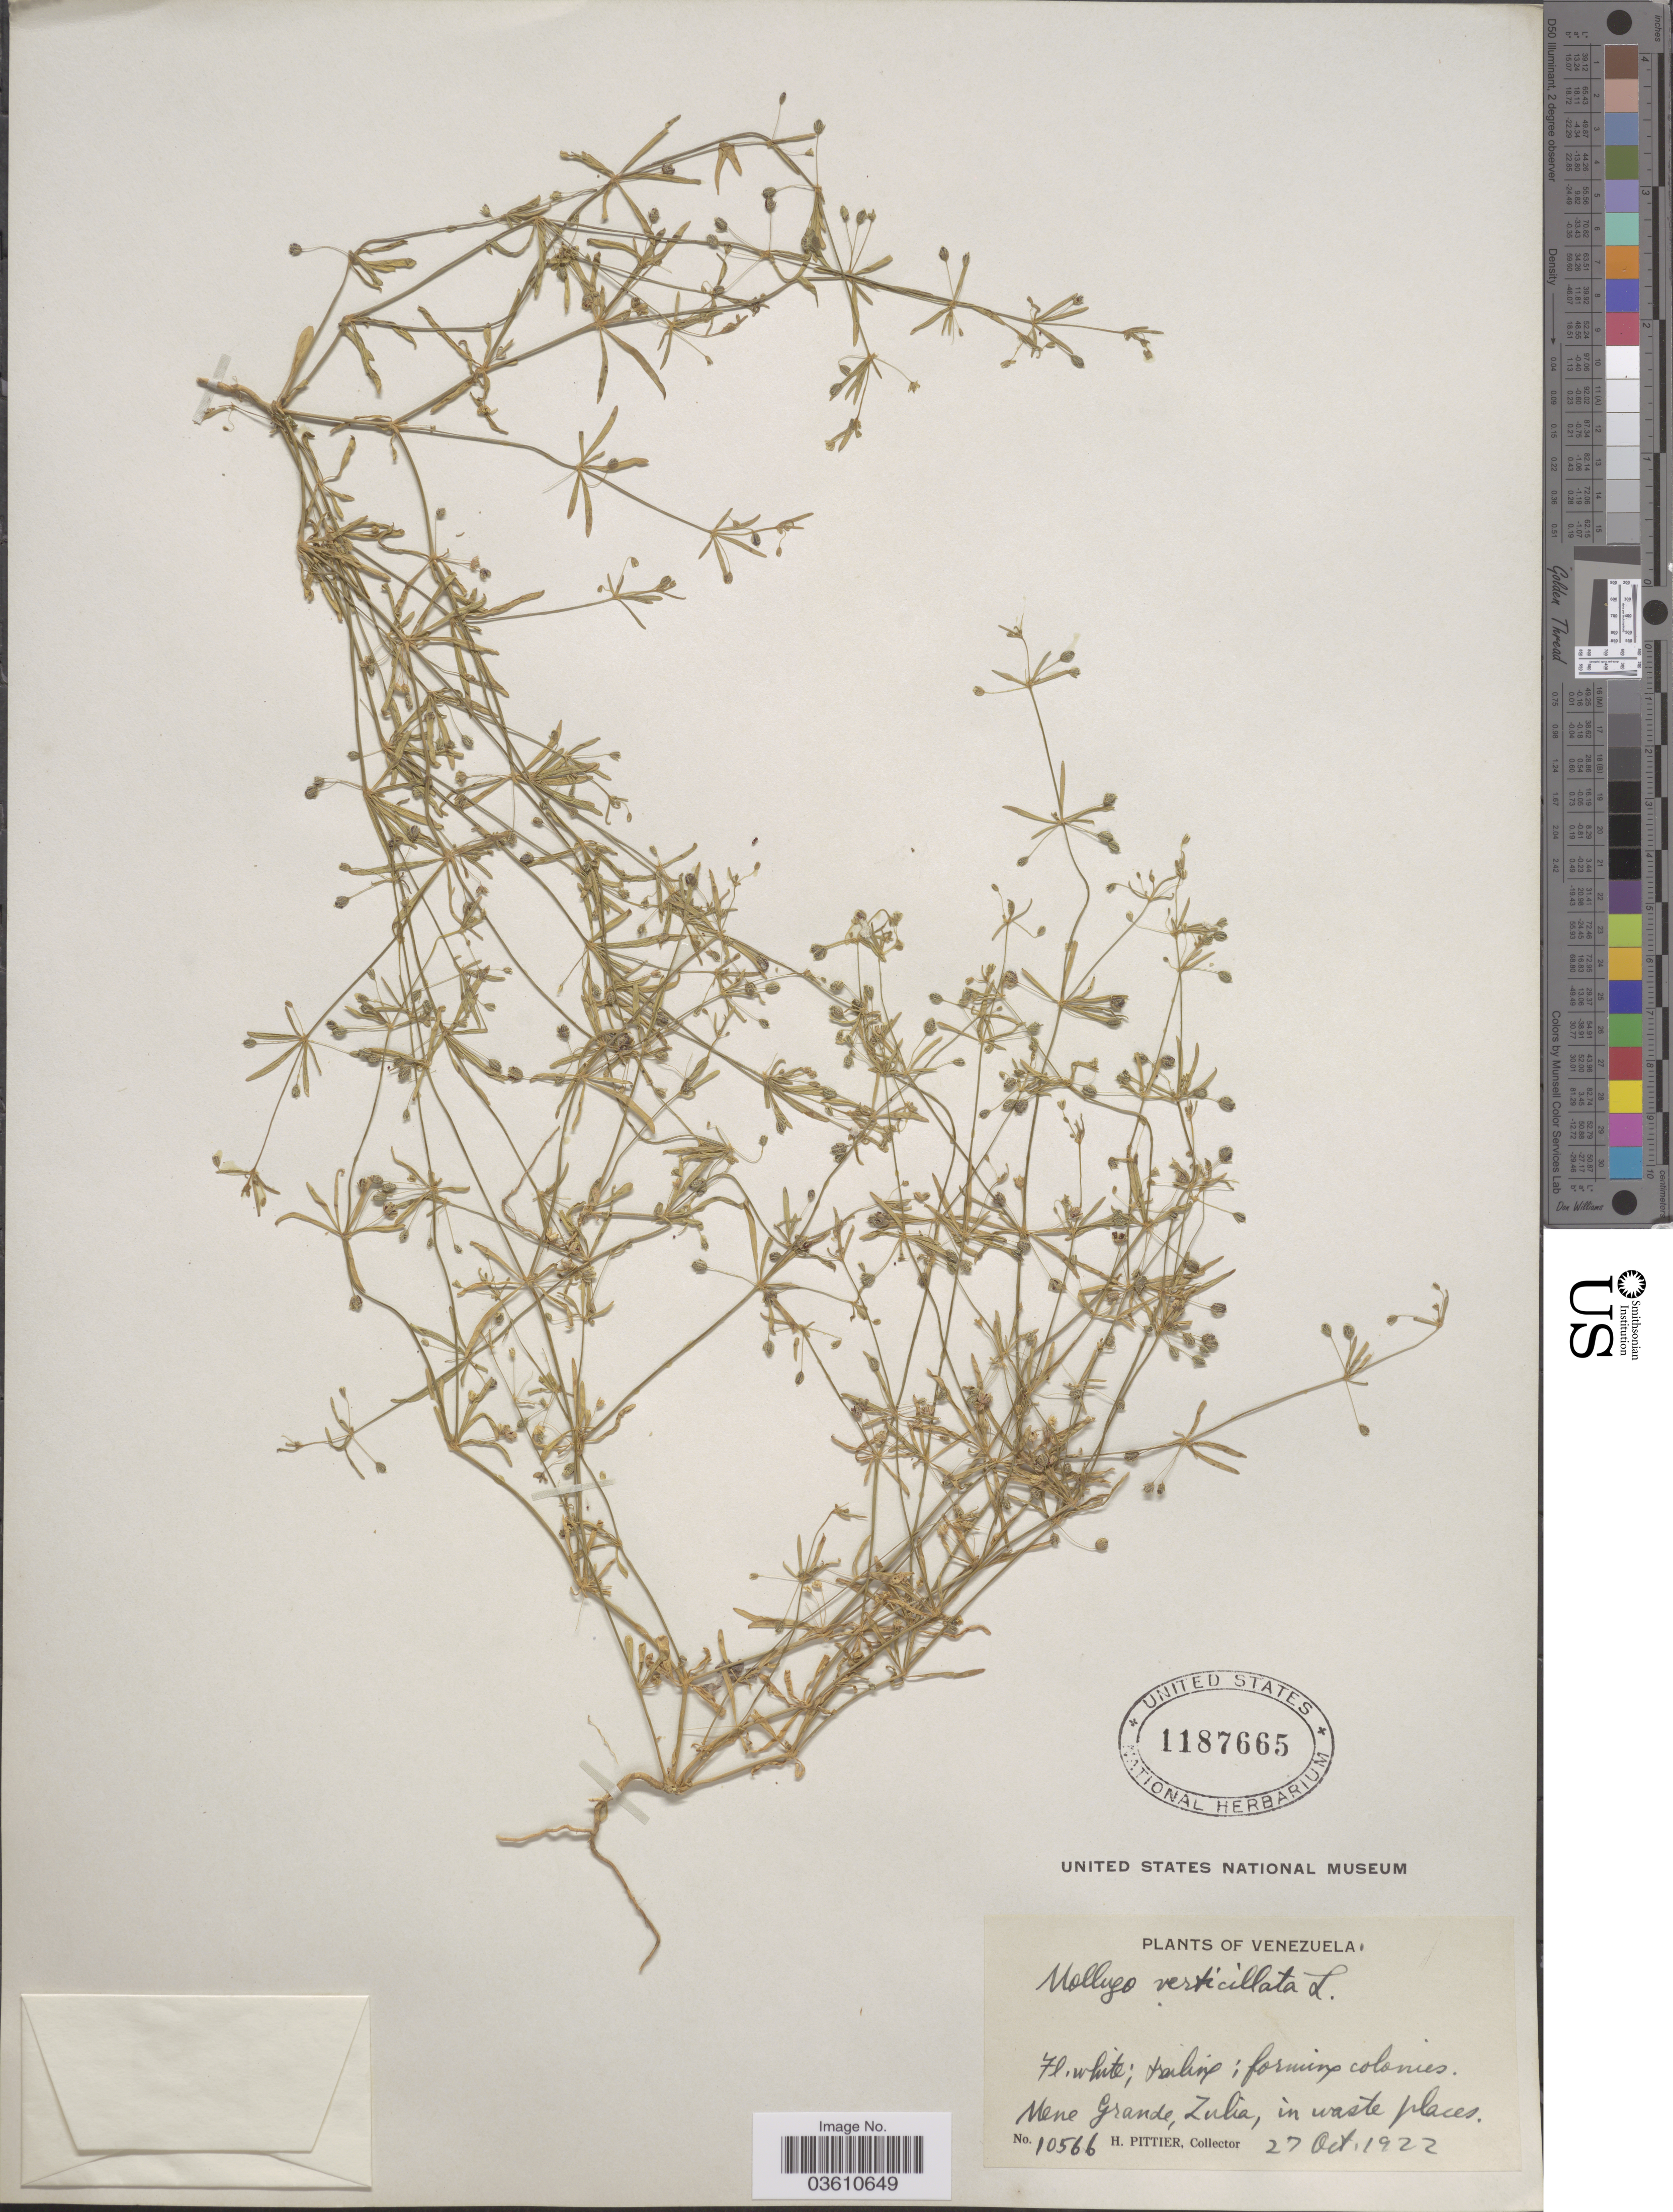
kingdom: Plantae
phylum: Tracheophyta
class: Magnoliopsida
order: Caryophyllales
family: Molluginaceae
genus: Mollugo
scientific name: Mollugo verticillata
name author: L.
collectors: H. F. Pittier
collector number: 10566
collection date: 1922-10-27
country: Venezuela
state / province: Zulia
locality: Mene Grande.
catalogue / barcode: US 1187665